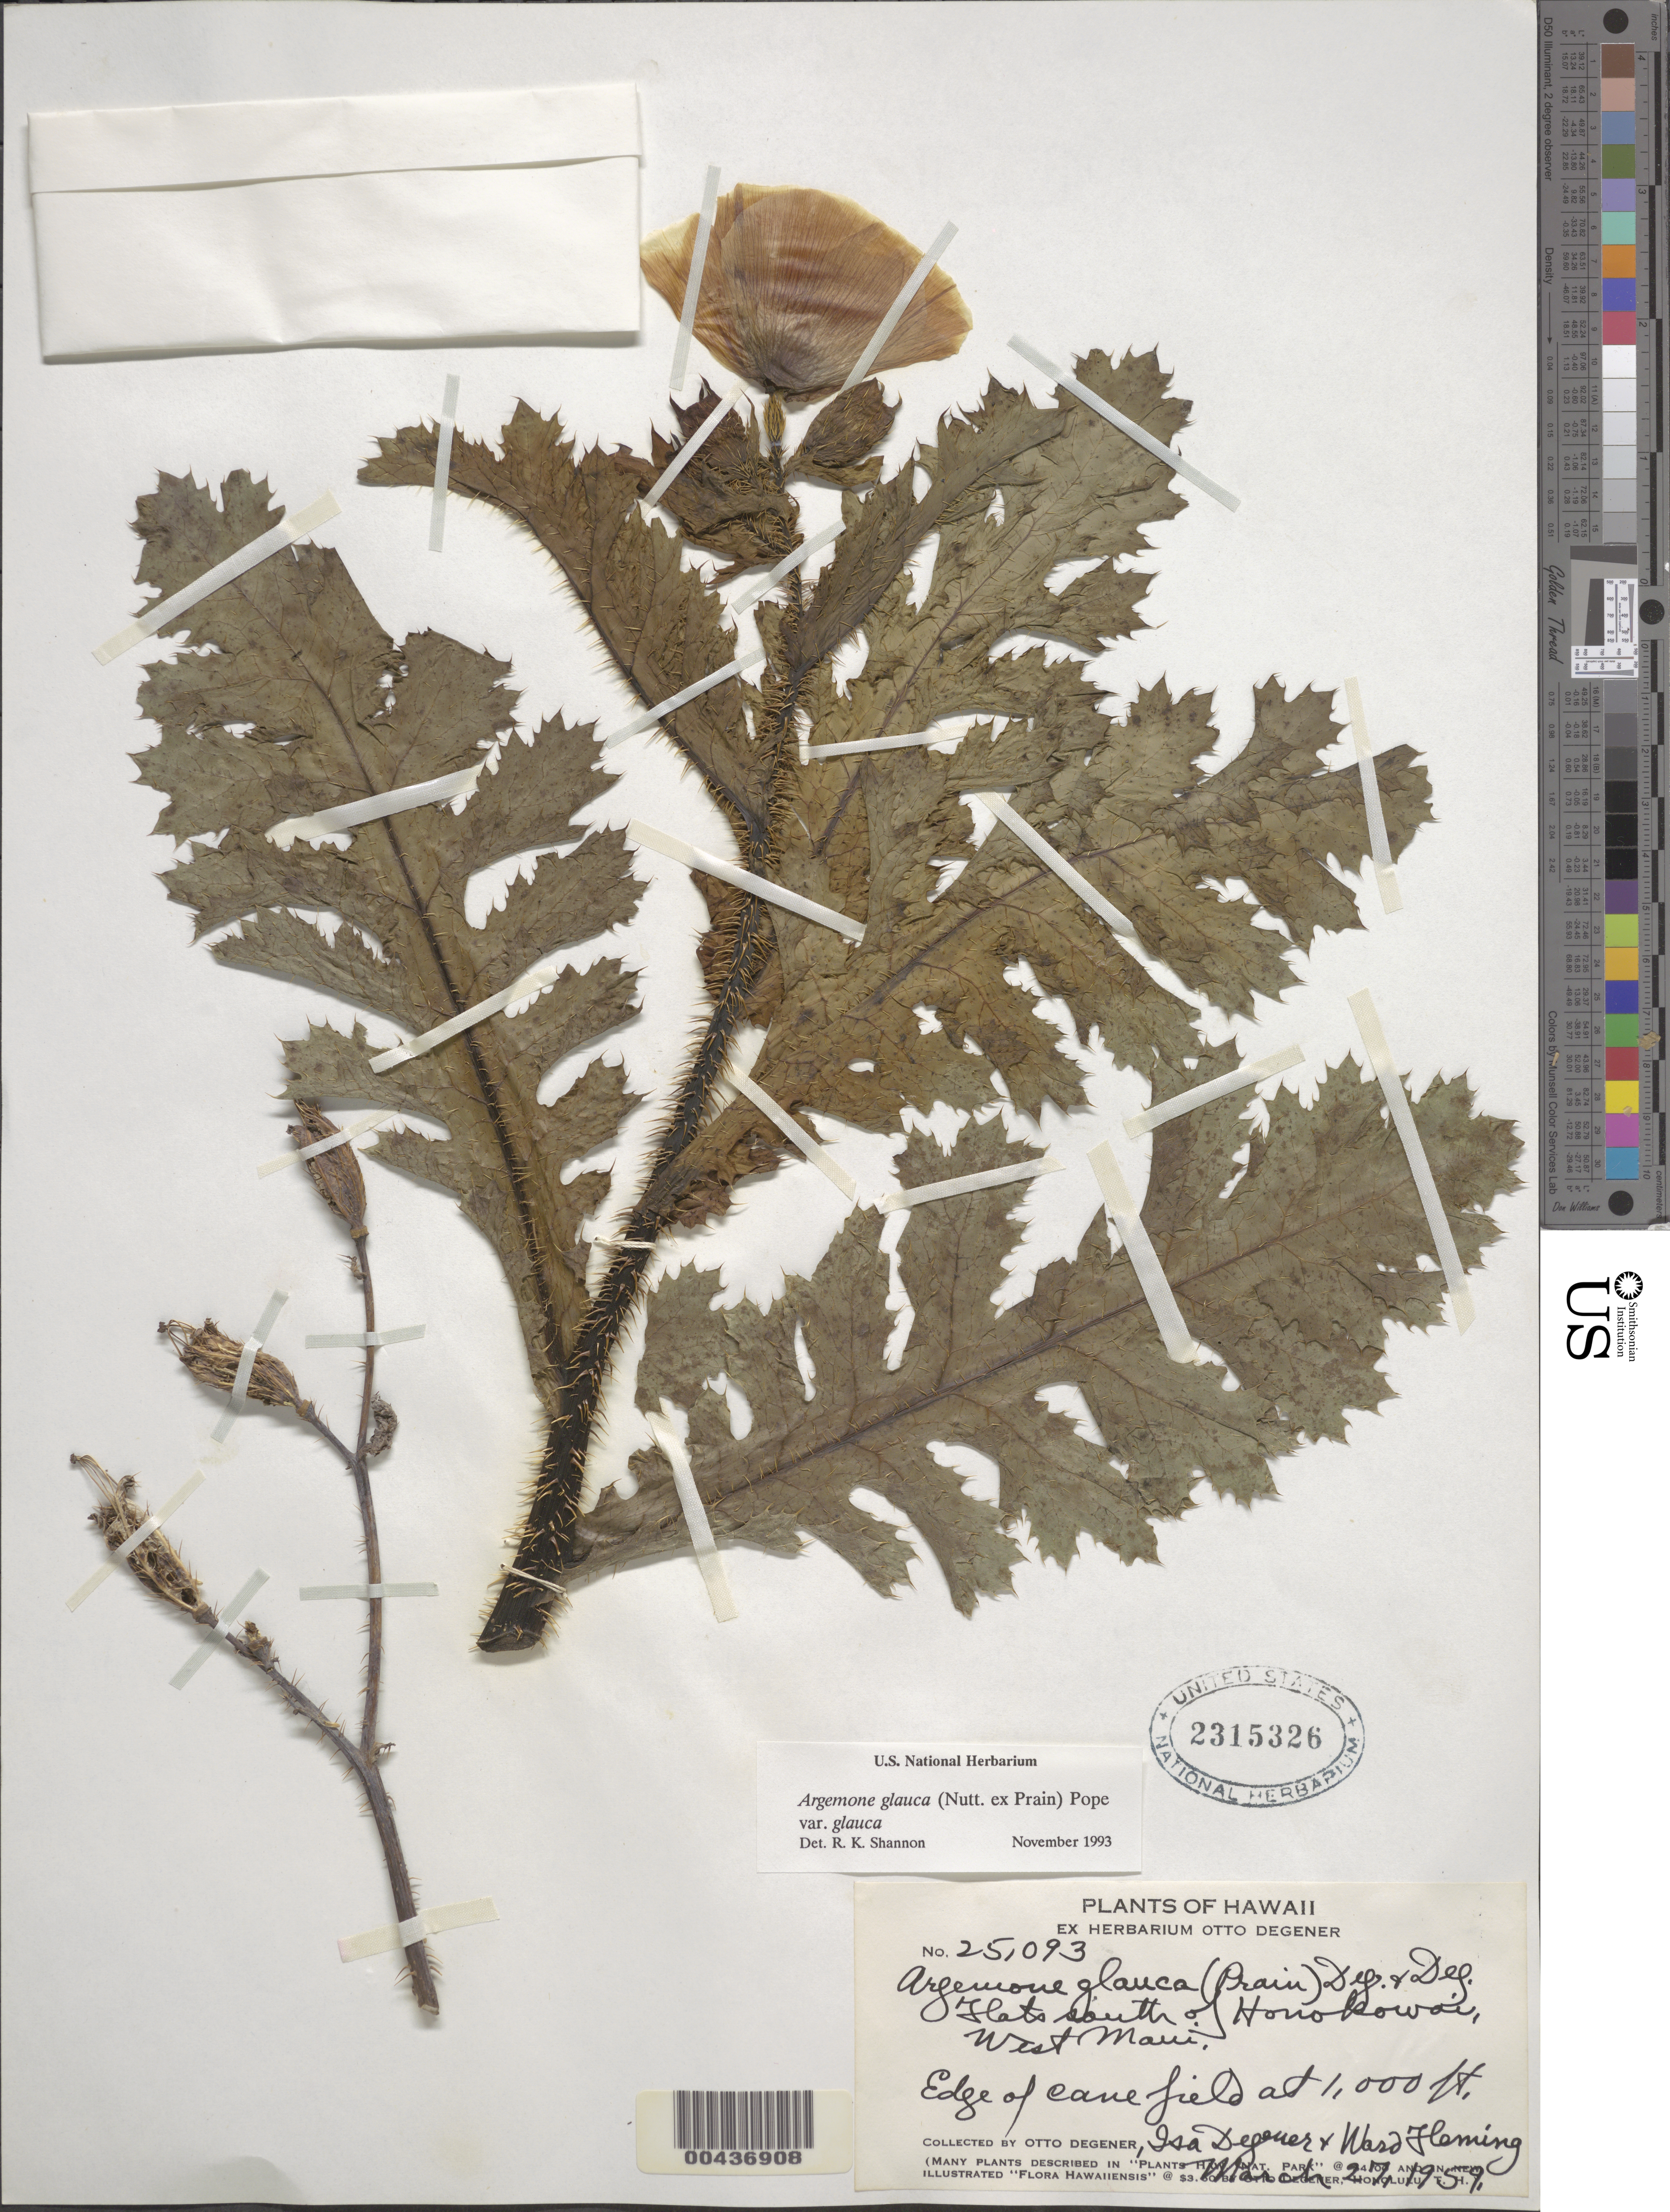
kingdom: Plantae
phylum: Tracheophyta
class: Magnoliopsida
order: Ranunculales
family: Papaveraceae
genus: Argemone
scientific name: Argemone glauca var. glauca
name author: (Nutt. ex Prain) Pope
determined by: Shannon, R. K., (UNITED STATES)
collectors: O. Degener, I. Degener & W. Fleming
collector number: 25093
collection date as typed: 27 Mar 1959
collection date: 1959-03-27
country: United States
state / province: Hawaii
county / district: Maui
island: Maui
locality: Flats S of Honokowai, W Maui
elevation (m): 305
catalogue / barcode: US 2315326